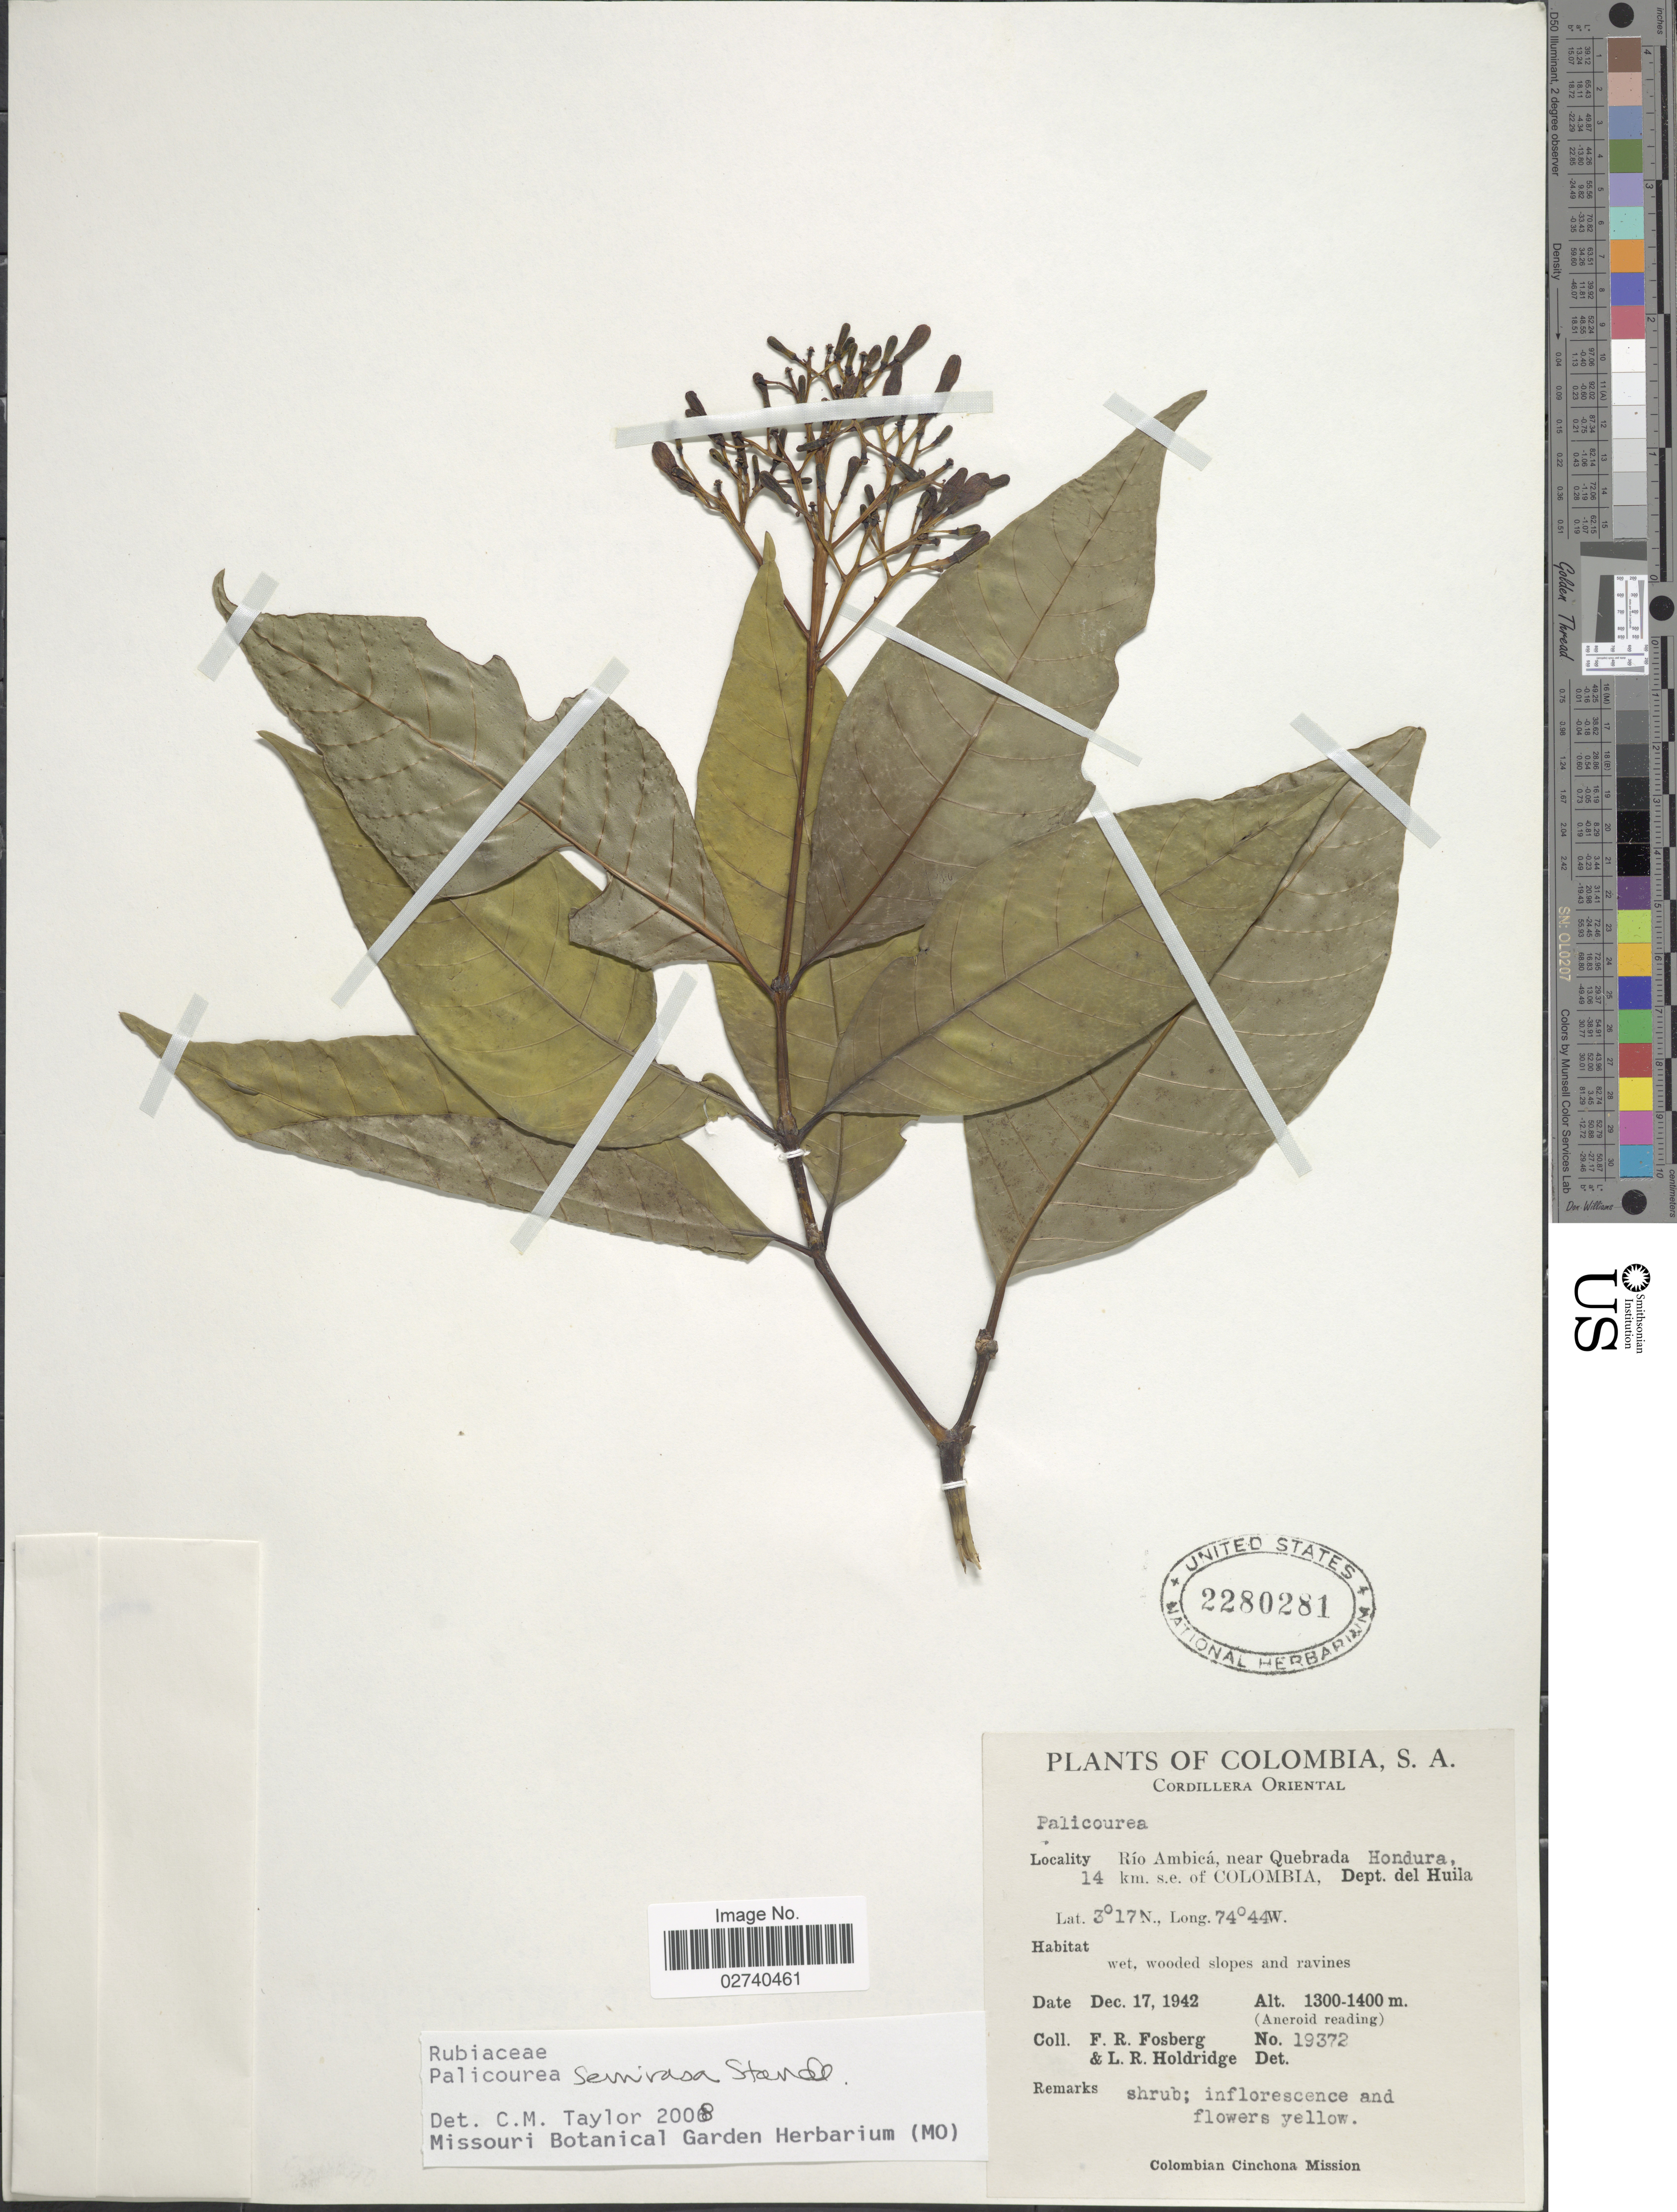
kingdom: Plantae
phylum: Tracheophyta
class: Magnoliopsida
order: Gentianales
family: Rubiaceae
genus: Palicourea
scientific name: Palicourea semirasa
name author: Standl.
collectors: F. R. Fosberg & L. Holdridge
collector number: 19372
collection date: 1942-12-17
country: Colombia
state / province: Huila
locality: Cordillera Oriental. Rio Ambica, near Quebrada Hondura, 14 km. s.e. of Colombia, Dept. del Huila.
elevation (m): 1300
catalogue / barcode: US 2280281